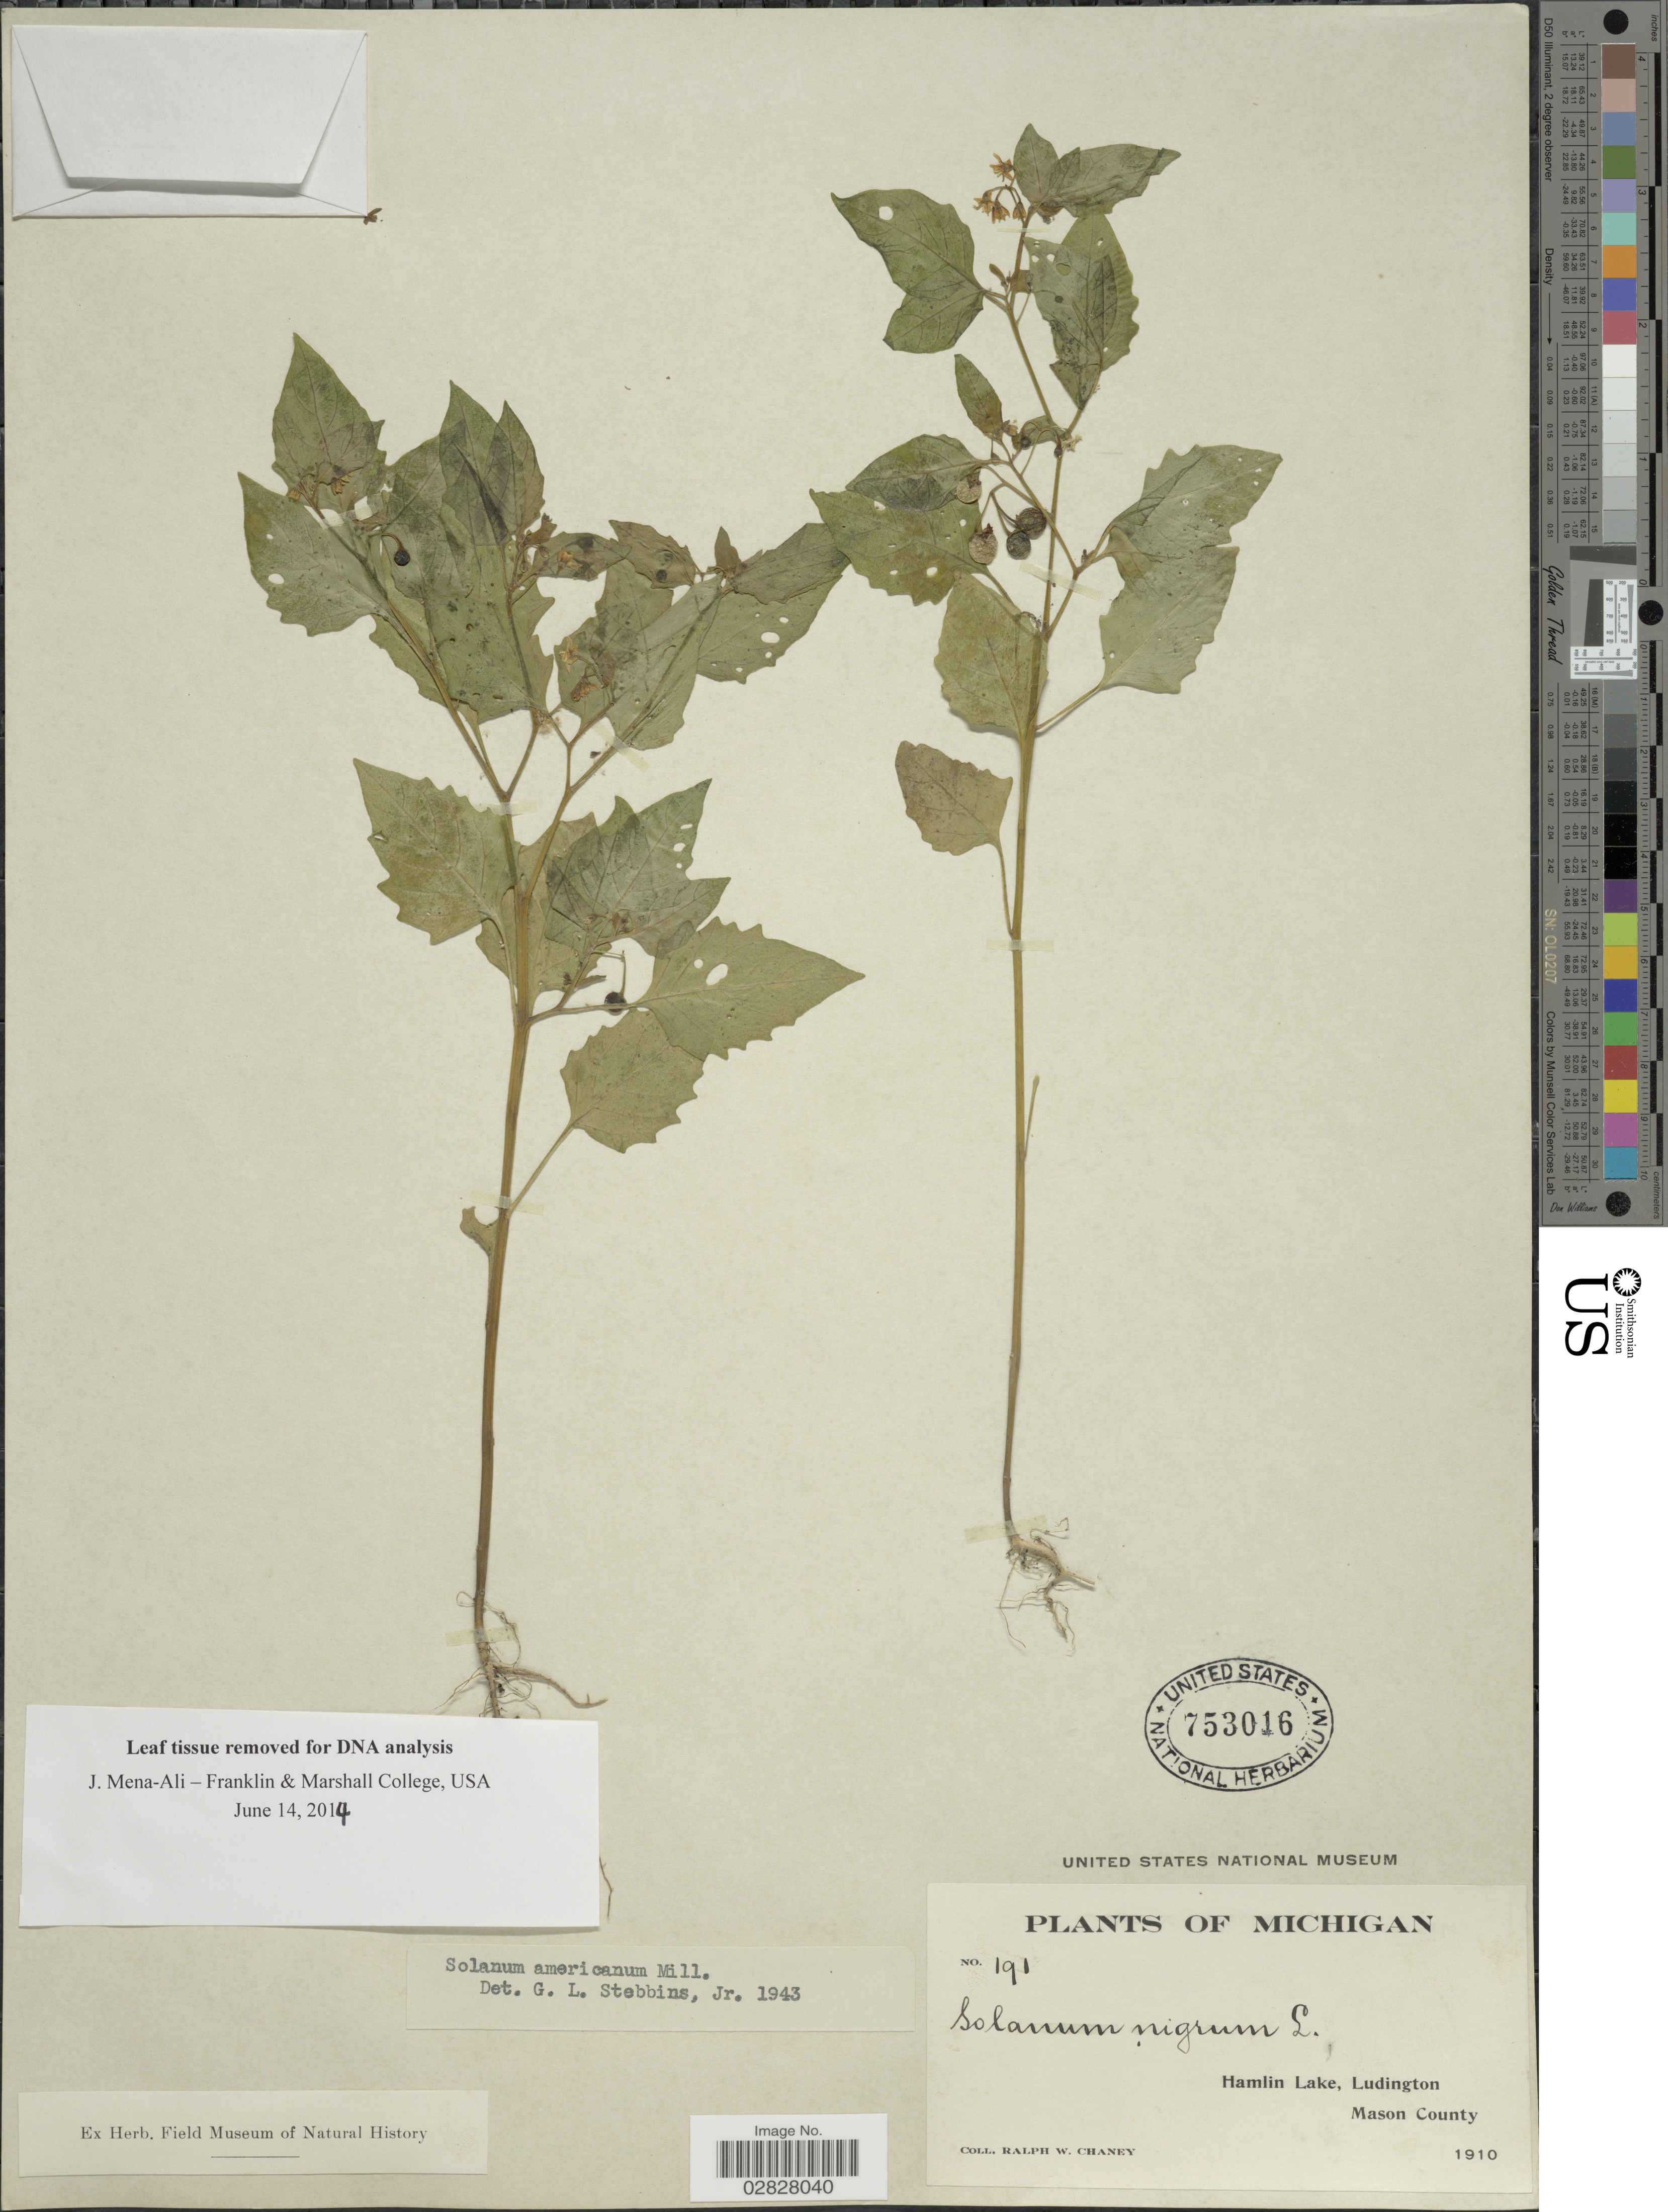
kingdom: Plantae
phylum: Tracheophyta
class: Magnoliopsida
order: Solanales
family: Solanaceae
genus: Solanum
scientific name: Solanum americanum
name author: Mill.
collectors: R. Chaney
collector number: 191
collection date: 1910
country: United States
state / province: Michigan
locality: Hamlin Lake, Ludington Mason County.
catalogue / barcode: US 753016